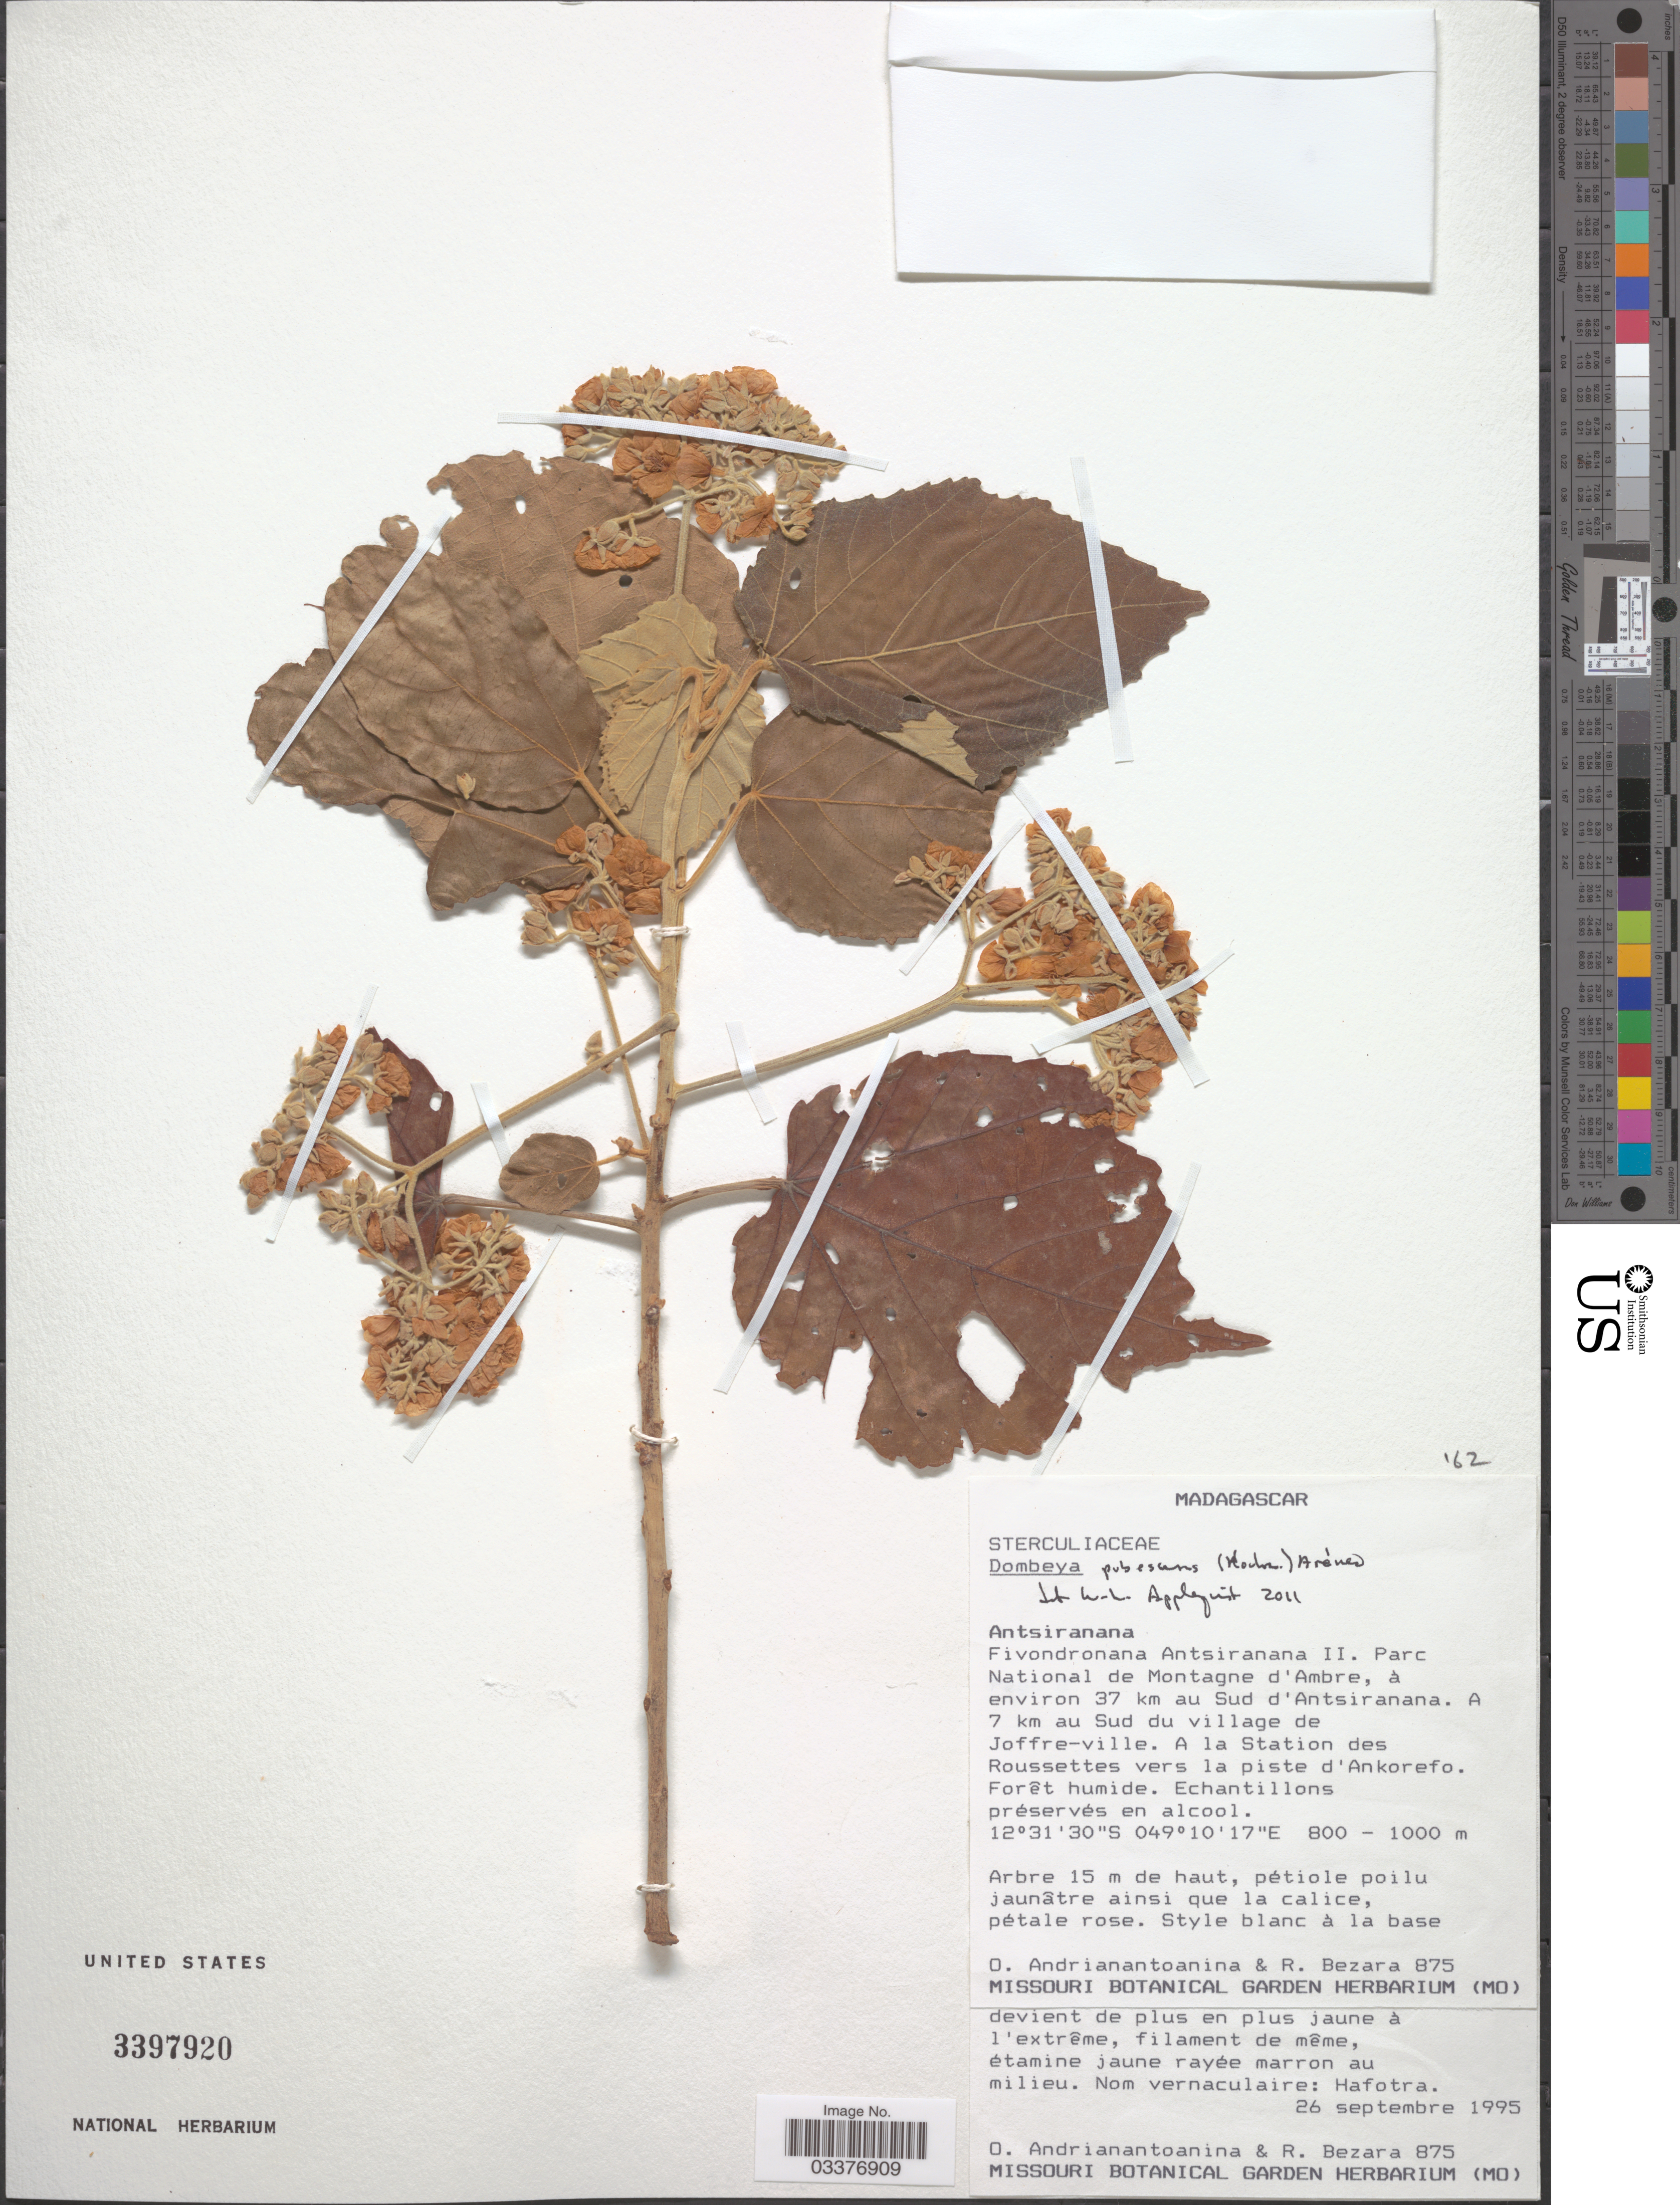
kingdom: Plantae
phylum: Tracheophyta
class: Magnoliopsida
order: Malvales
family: Malvaceae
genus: Dombeya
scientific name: Dombeya pubescens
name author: (Hochr.) Arènes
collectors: O. Andrianantoanina & R. Bezara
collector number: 875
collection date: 1995-09-26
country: Madagascar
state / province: Diana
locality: Fivondronana Antsiranana II. Parc National de Montagne d'Ambre, à environ 37 km au Sud d'Antsiranana. A 7 km au Sud du village de Joffre-ville. A la Station des Roussettes vers la piste d'Ankorefo.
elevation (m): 800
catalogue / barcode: US 3397920